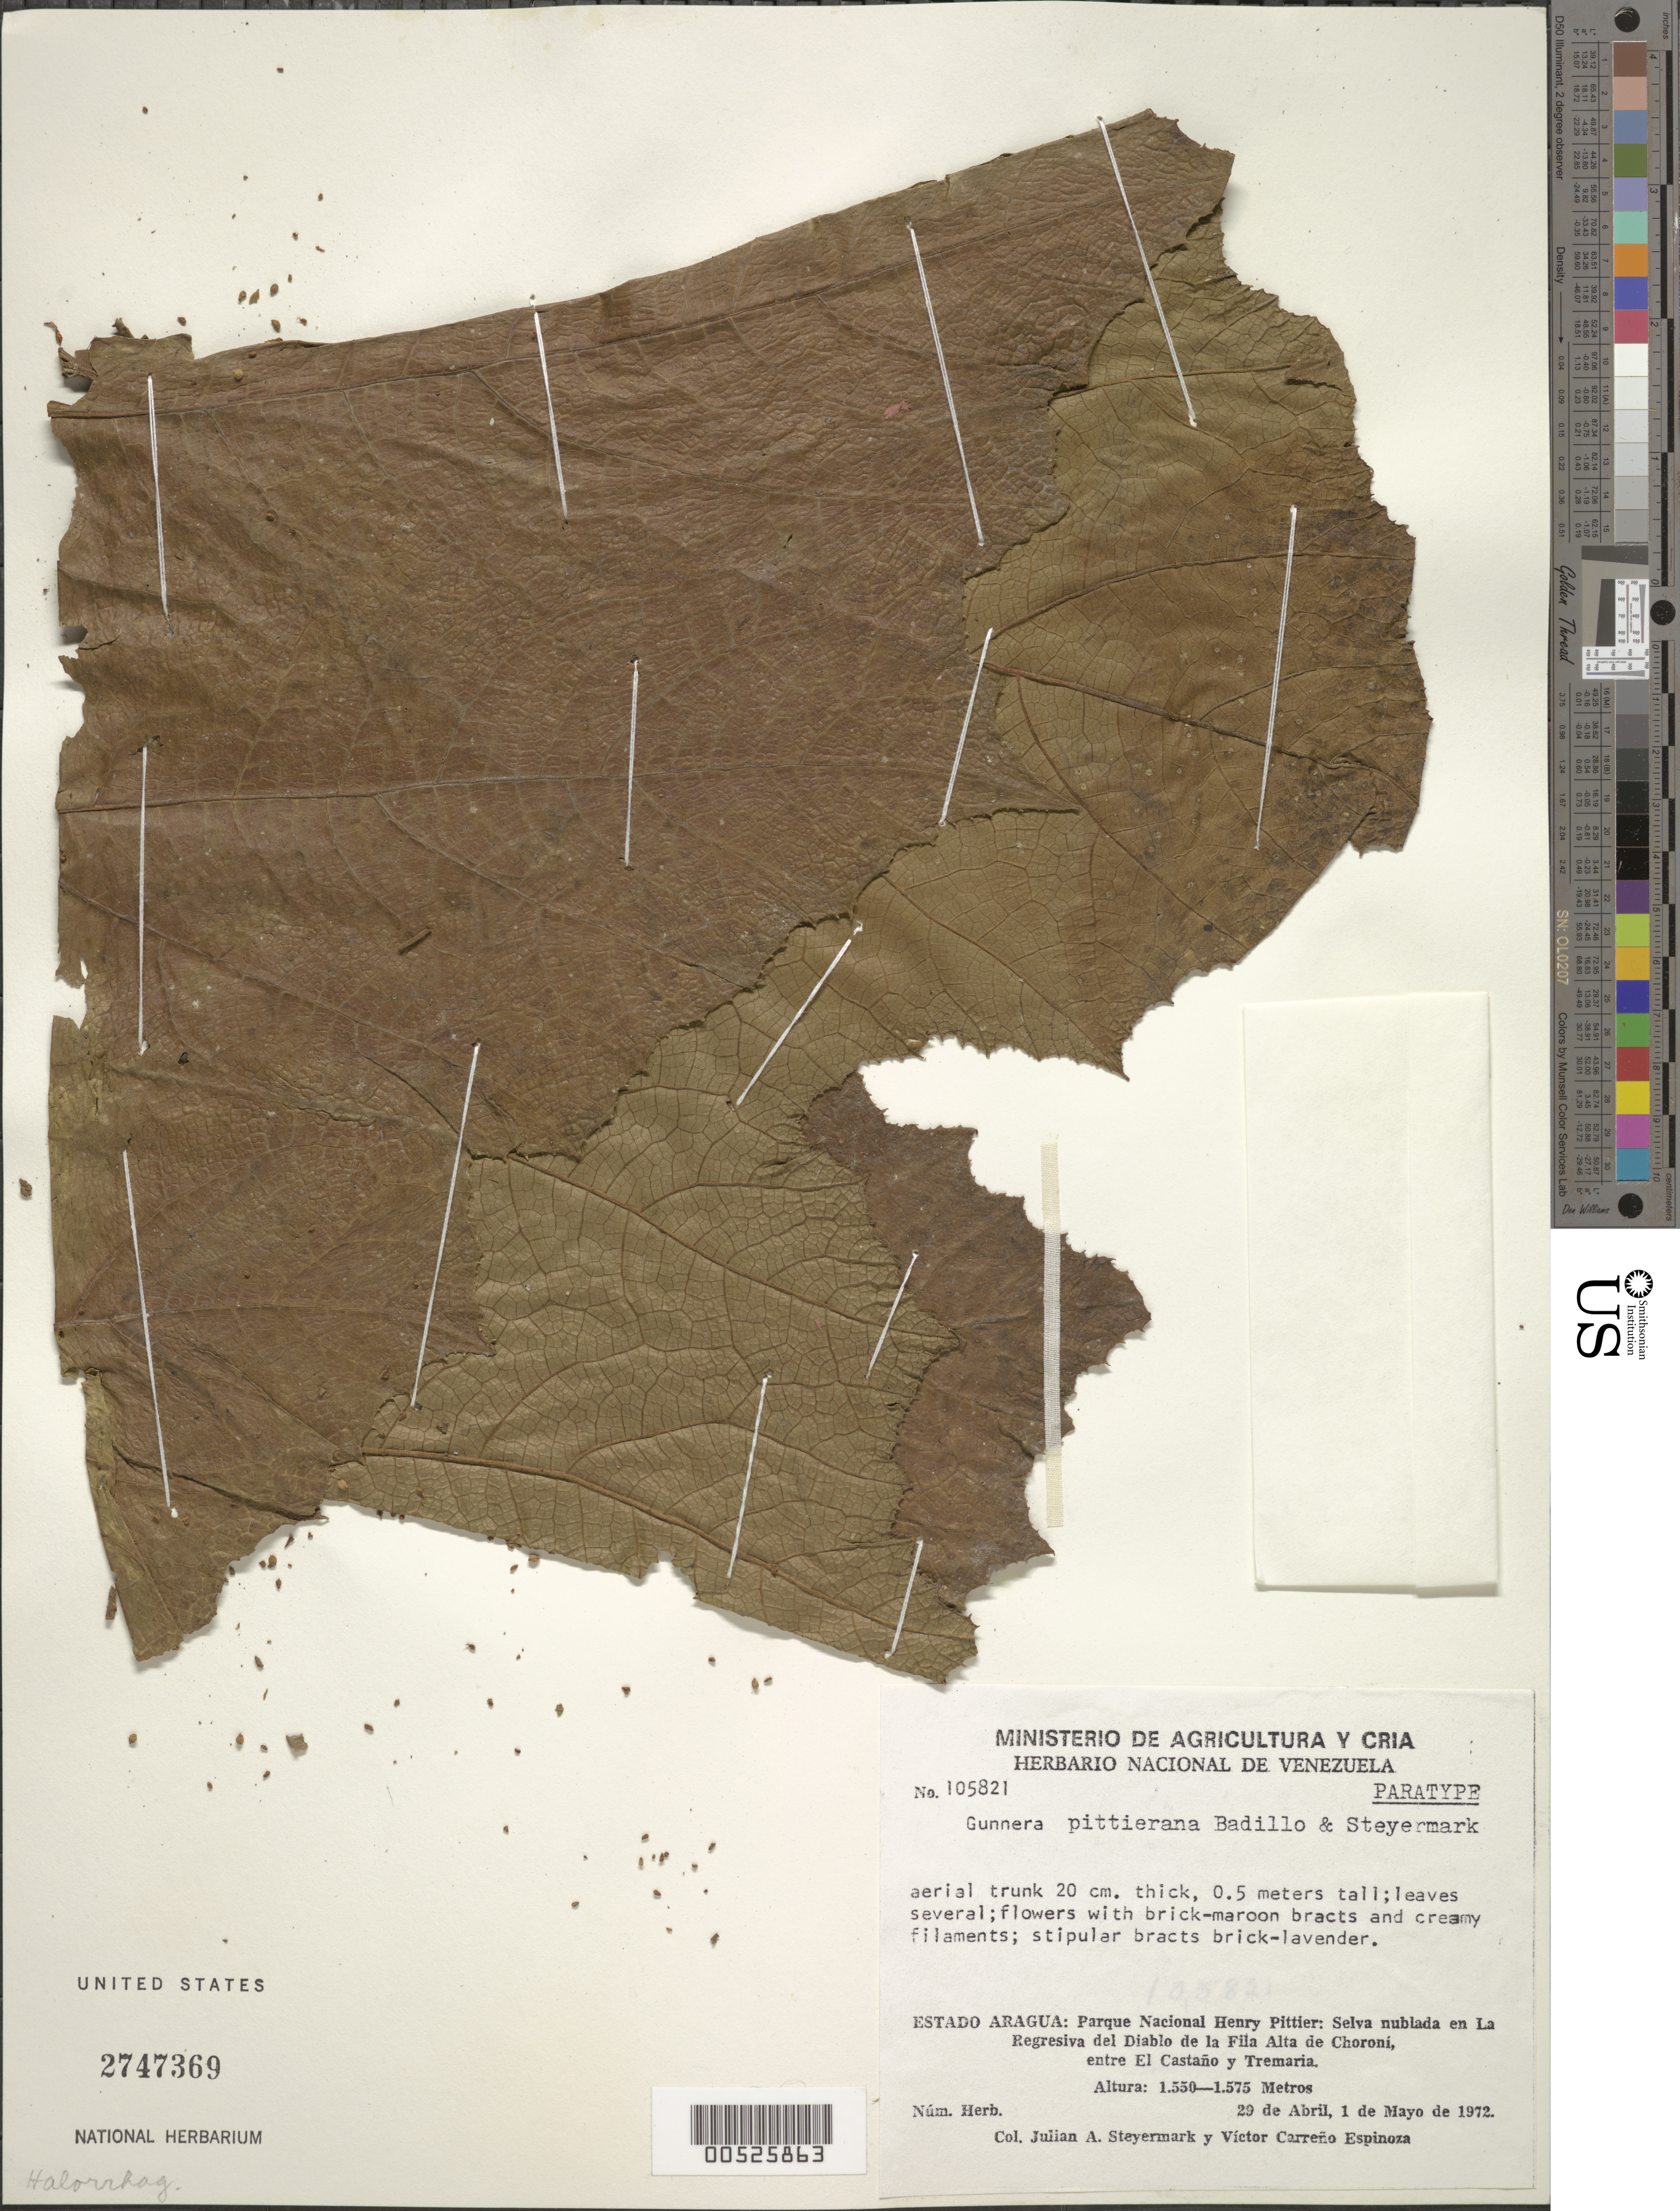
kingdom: Plantae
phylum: Tracheophyta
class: Magnoliopsida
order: Gunnerales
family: Gunneraceae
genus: Gunnera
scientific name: Gunnera pittierana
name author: V.M. Badillo & Steyerm.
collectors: J. Steyermark & V. Carreño E.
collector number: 105821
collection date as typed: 29 Apr 1972 and 01 May 1972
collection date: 1972-04-29,1972-05-01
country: Venezuela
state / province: Aragua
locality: Parque Nacional Henry Pittier: Selva nublada en La Regresiva del Diablo de la Fila Alta de Choroní, entre El Castaño y Tremaria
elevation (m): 1550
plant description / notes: paratype of Gunnera pittierana Badilo & Steyermark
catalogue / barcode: US 2747369